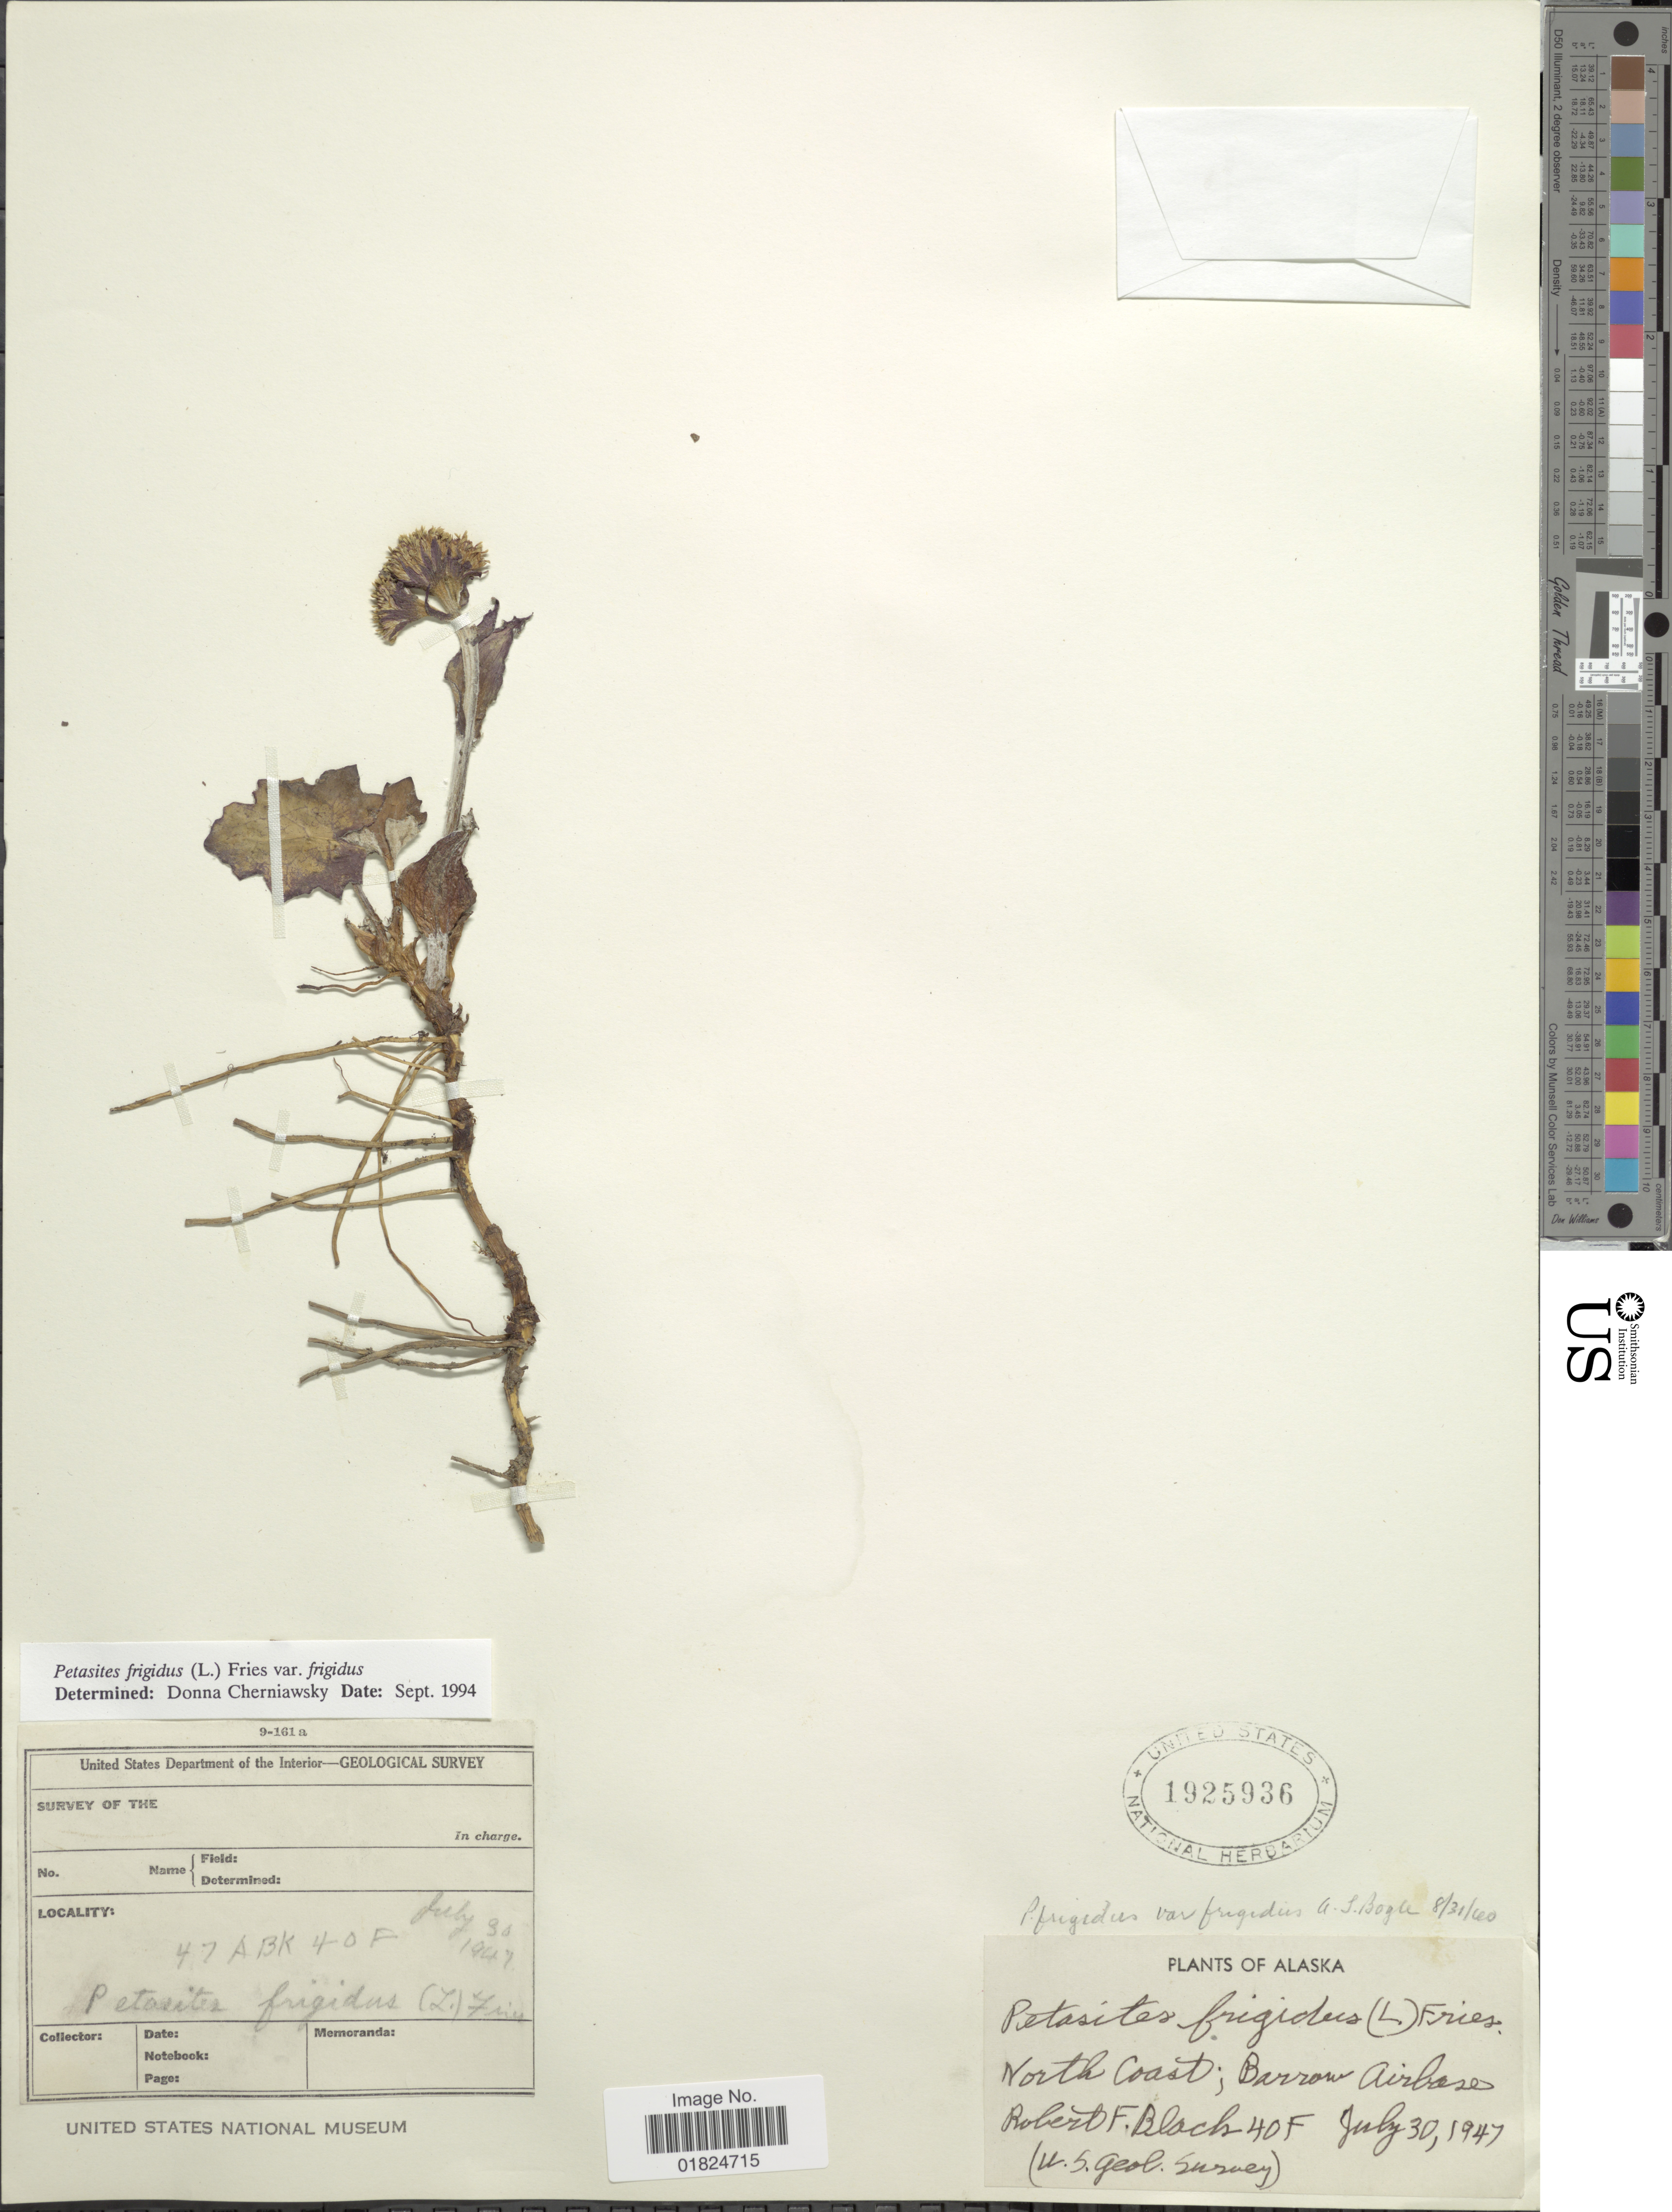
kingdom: Plantae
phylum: Tracheophyta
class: Magnoliopsida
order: Asterales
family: Asteraceae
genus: Petasites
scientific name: Petasites frigidus var. frigidus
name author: (L.) Fr.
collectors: R. F. Black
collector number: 40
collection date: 1947-07-30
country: United States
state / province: Alaska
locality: Alaska. North Coast; Barrow Airbases.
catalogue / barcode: US 1925936